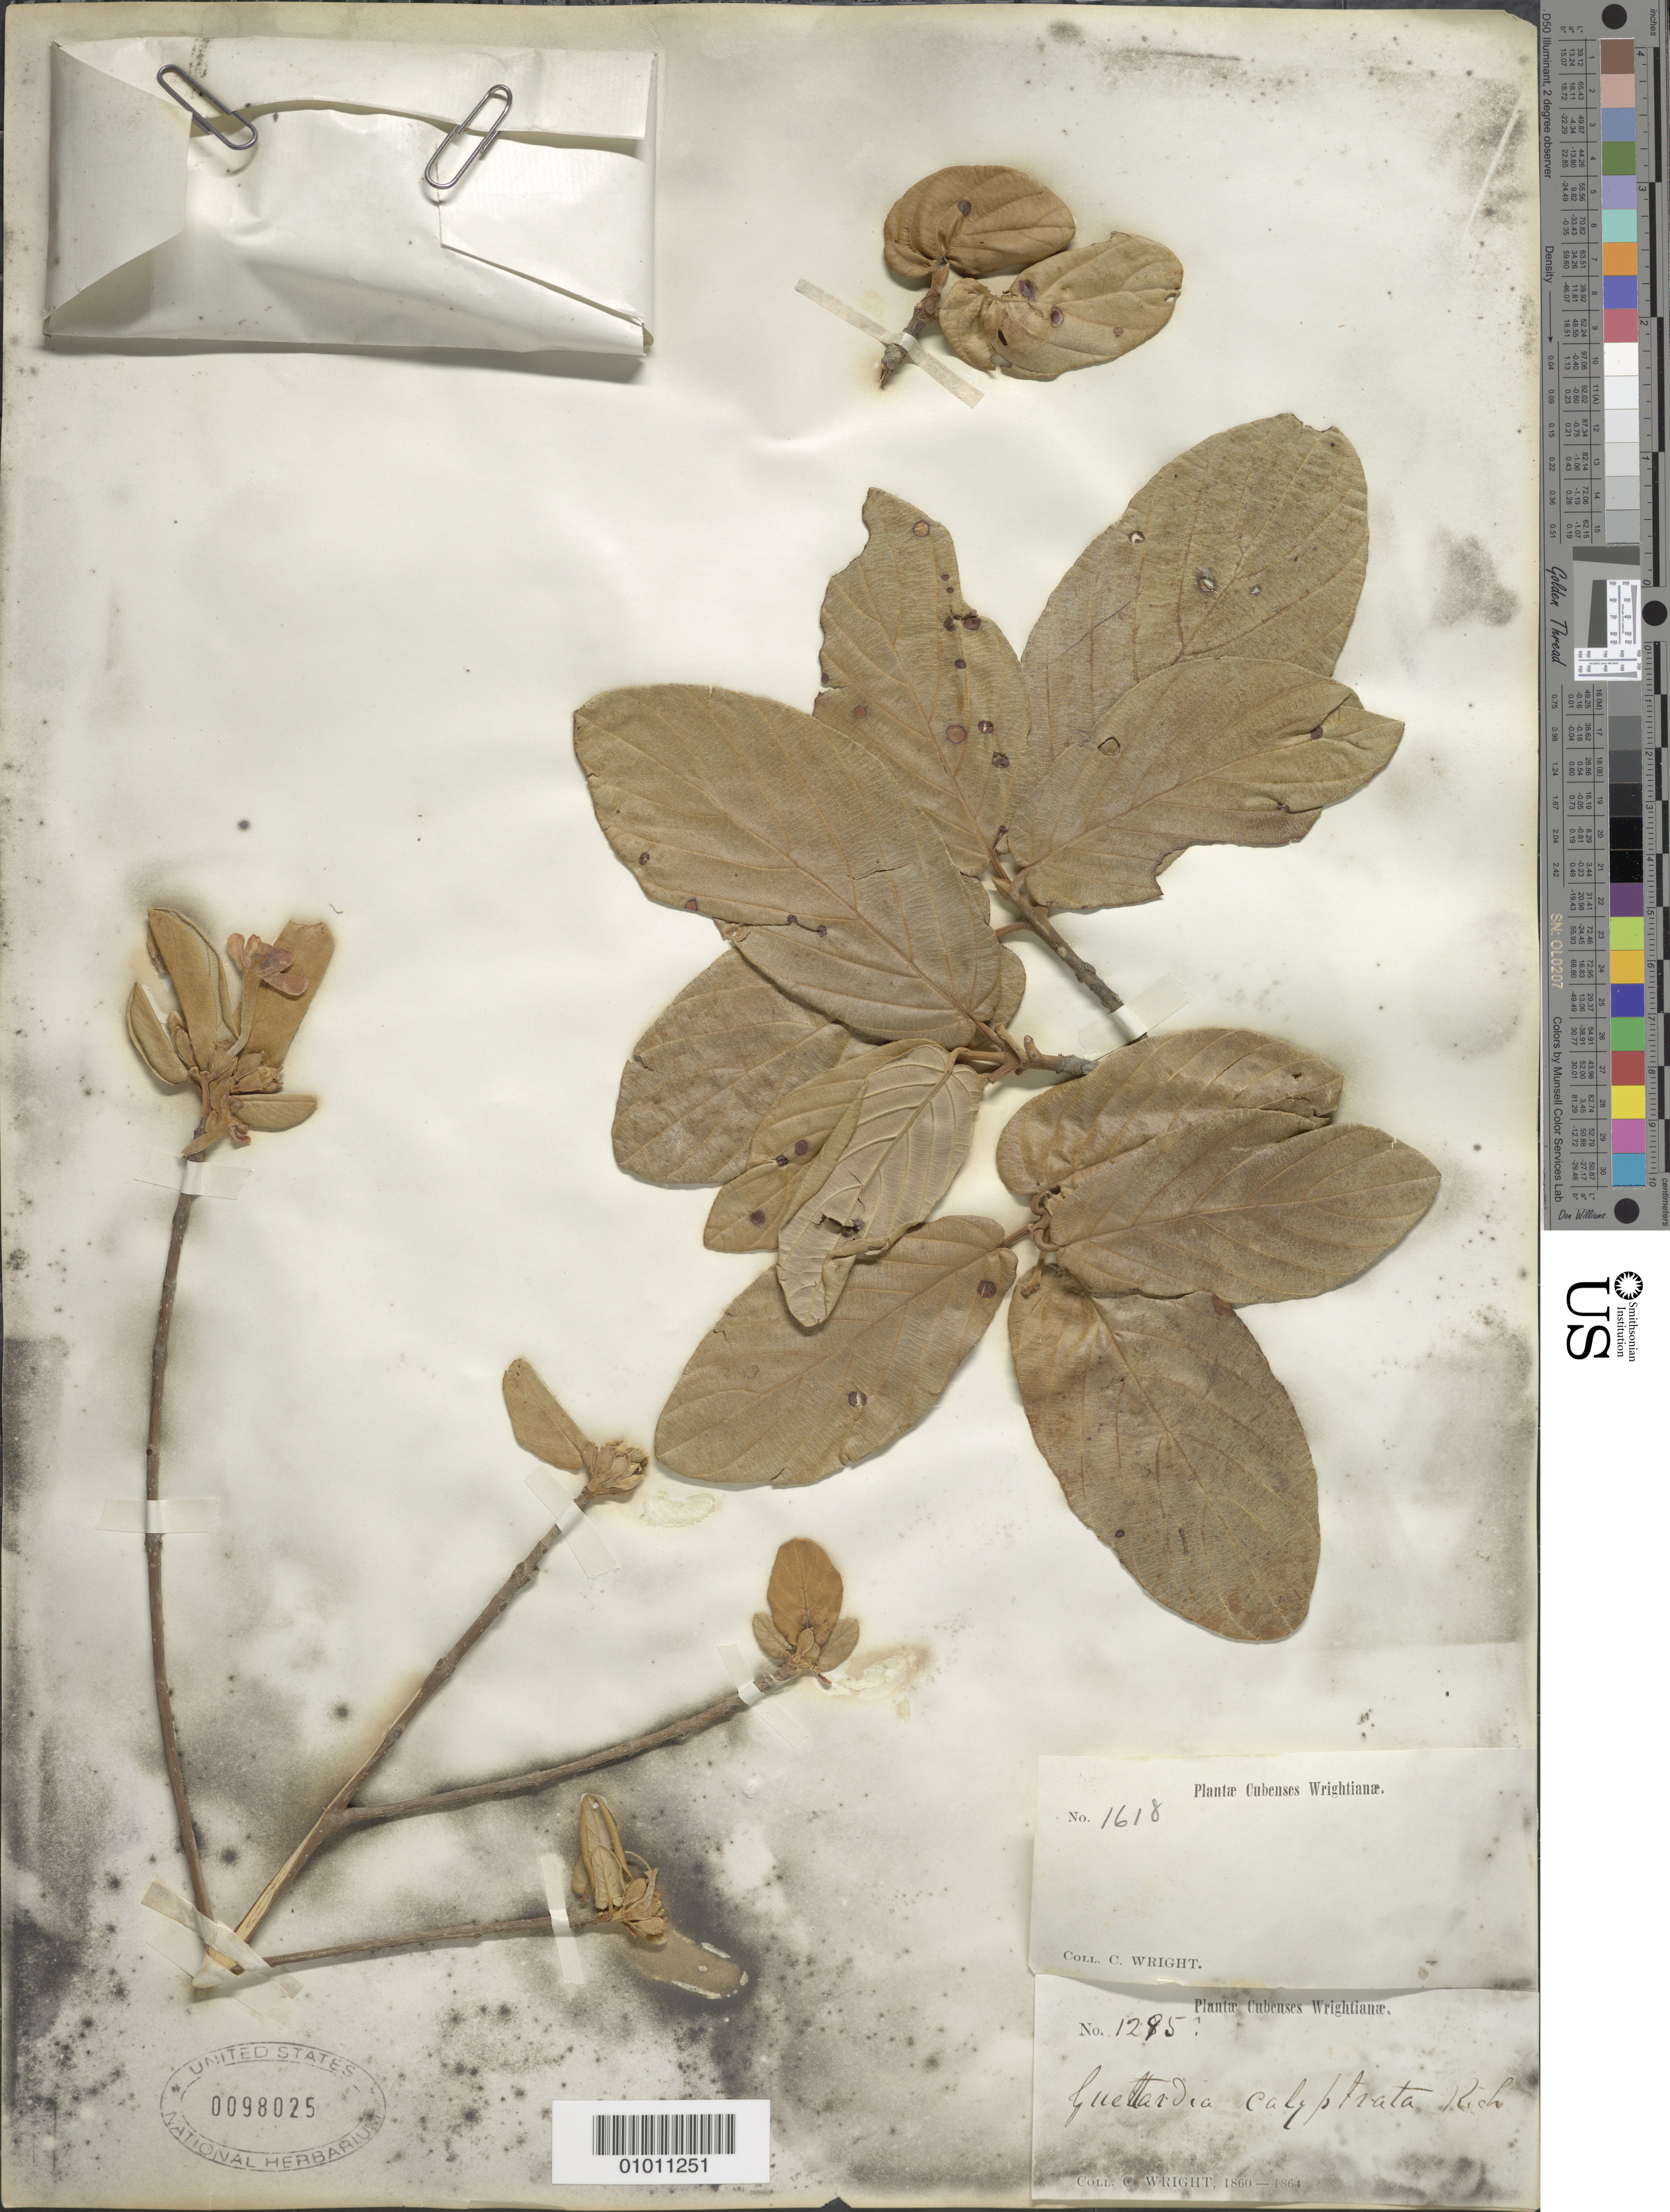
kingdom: Plantae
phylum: Tracheophyta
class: Magnoliopsida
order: Gentianales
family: Rubiaceae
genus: Guettarda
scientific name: Guettarda calyptrata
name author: A. Rich.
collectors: C. Wright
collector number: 1295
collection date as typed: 1860 to -- --- 1864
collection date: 1860/1864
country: Cuba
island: Cuba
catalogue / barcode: US 98025